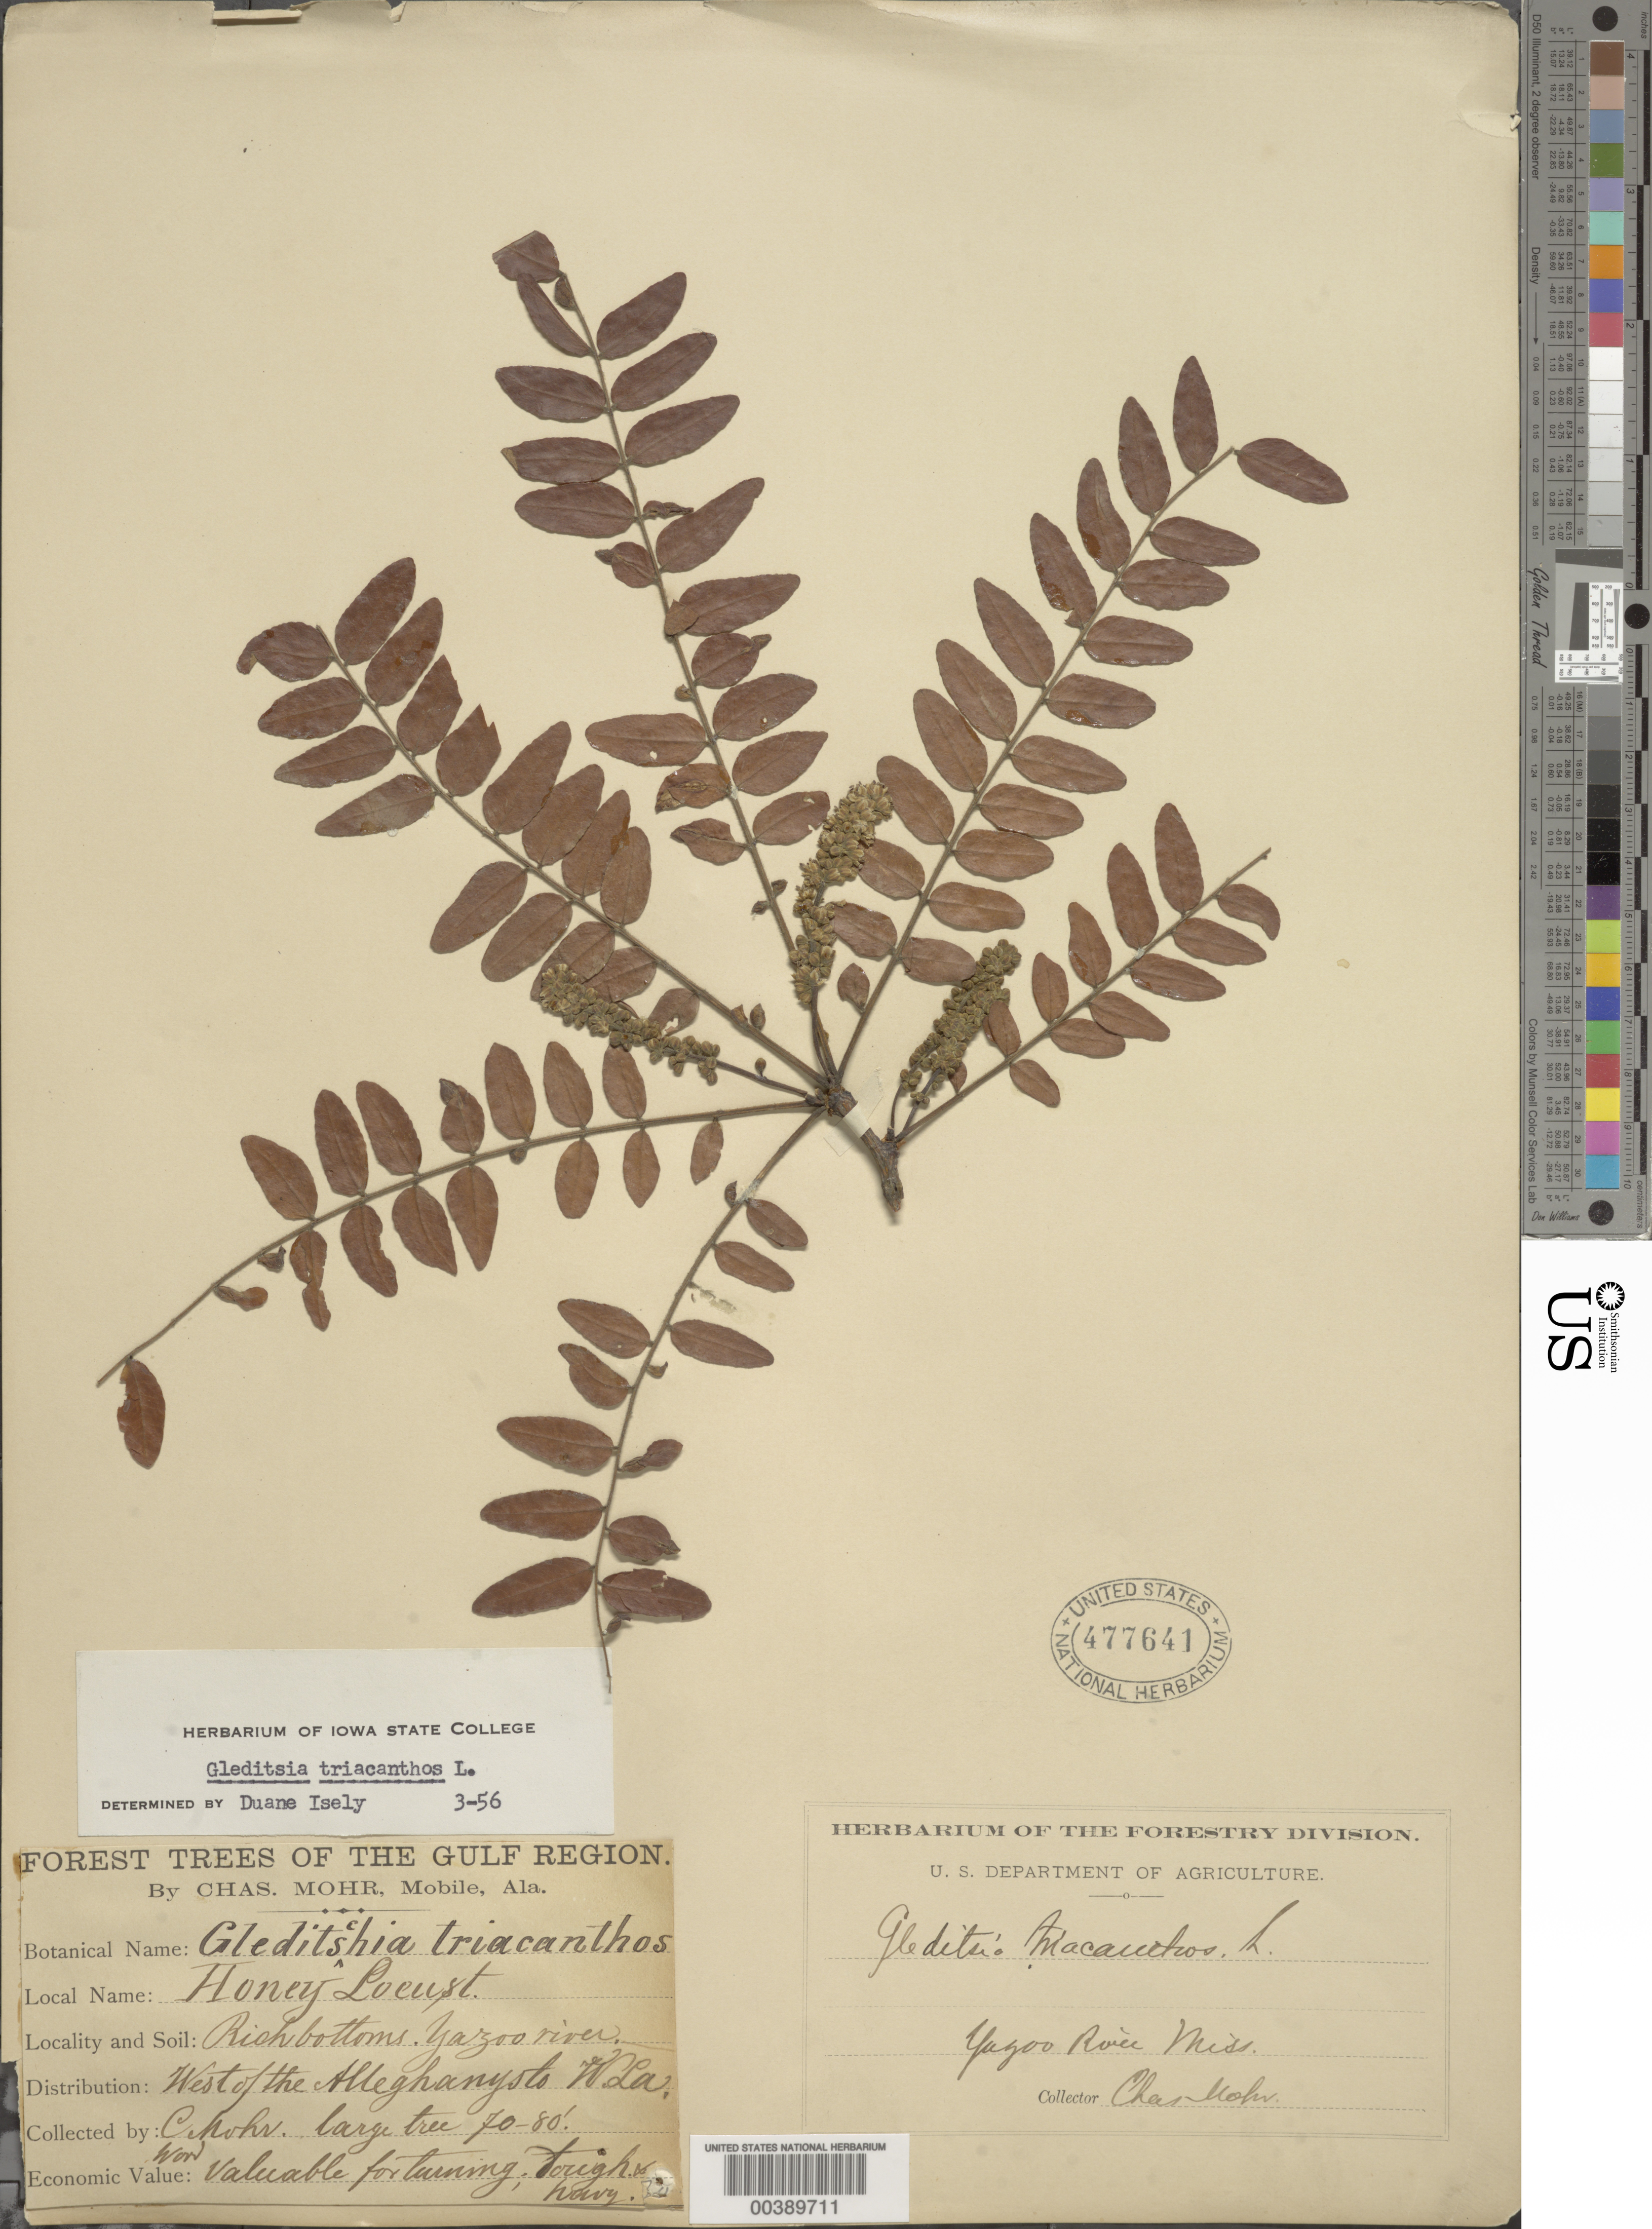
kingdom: Plantae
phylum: Tracheophyta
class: Magnoliopsida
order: Fabales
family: Fabaceae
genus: Gleditsia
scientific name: Gleditsia triacanthos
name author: L.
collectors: C. T. Mohr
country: United States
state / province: Mississippi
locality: Yazoo river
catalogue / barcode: US 477641